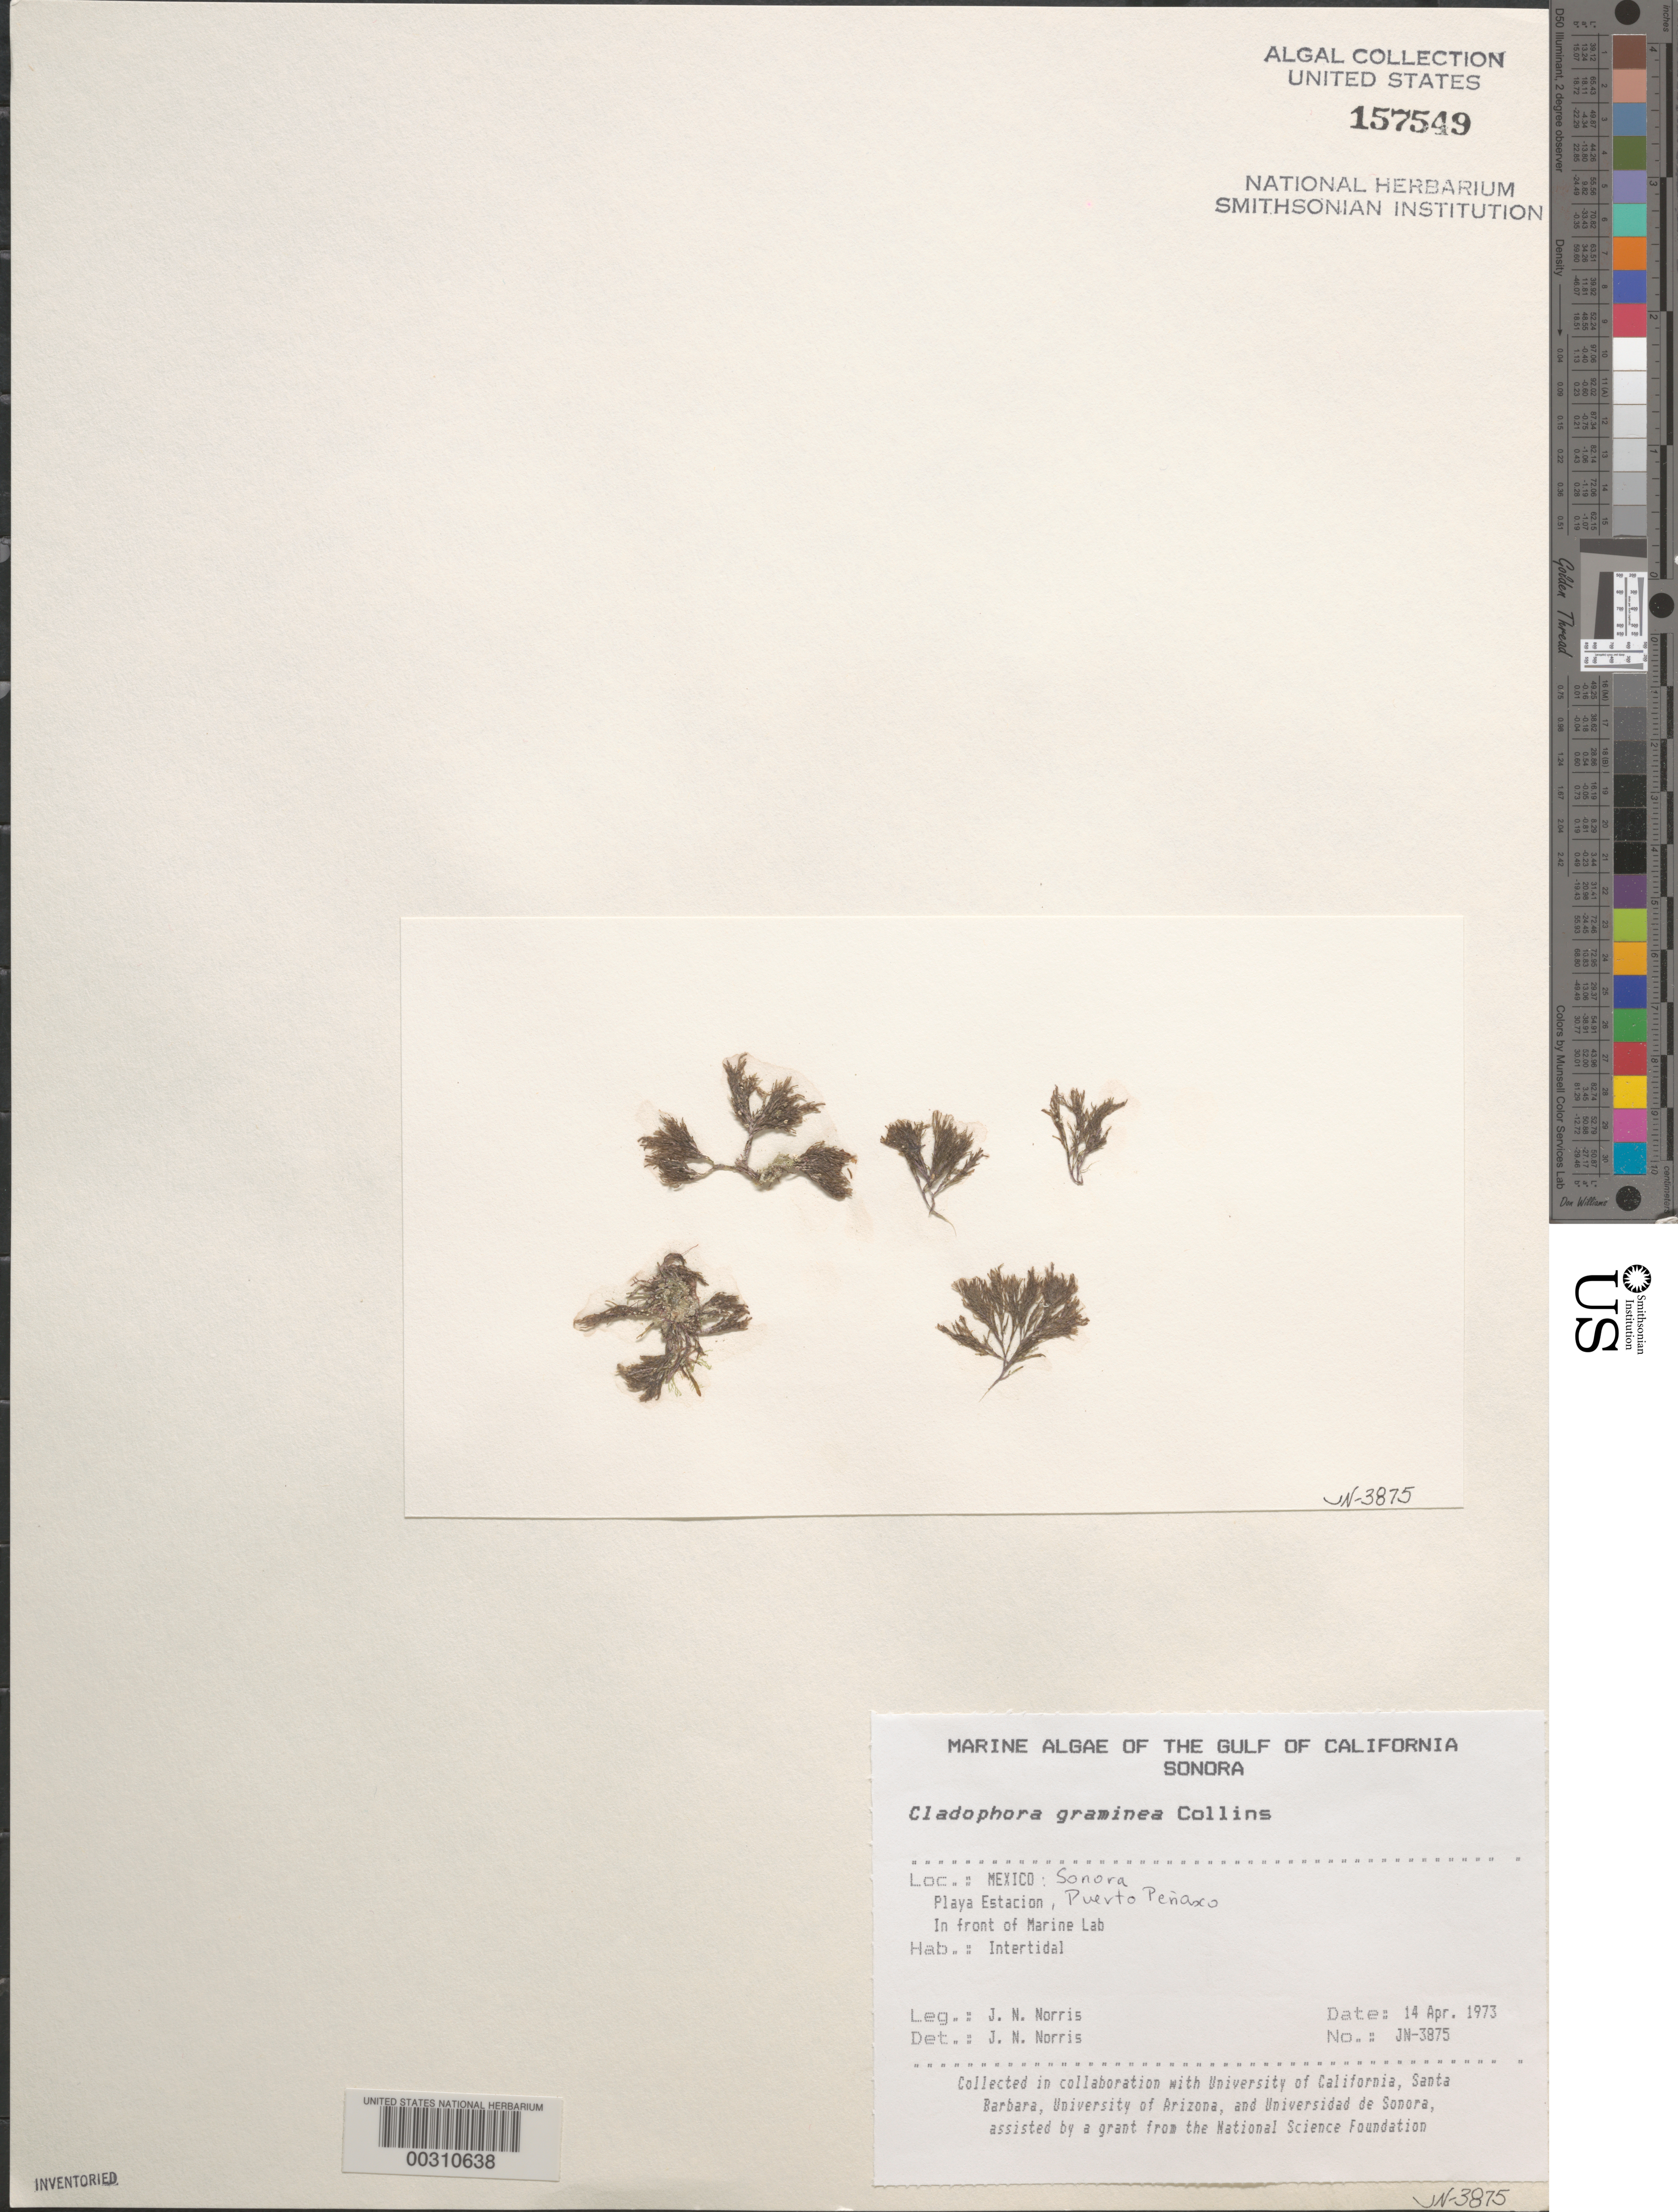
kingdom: Plantae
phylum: Chlorophyta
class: Ulvophyceae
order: Cladophorales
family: Cladophoraceae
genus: Cladophora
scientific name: Cladophora graminea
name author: Collins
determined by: Norris, James N.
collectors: J. N. Norris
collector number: JN-3875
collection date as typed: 14 Apr 1973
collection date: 1973-04-14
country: Mexico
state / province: Sonora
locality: Playa Estacion, Puerto Penasco, marine laboratory shore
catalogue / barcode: US 157549